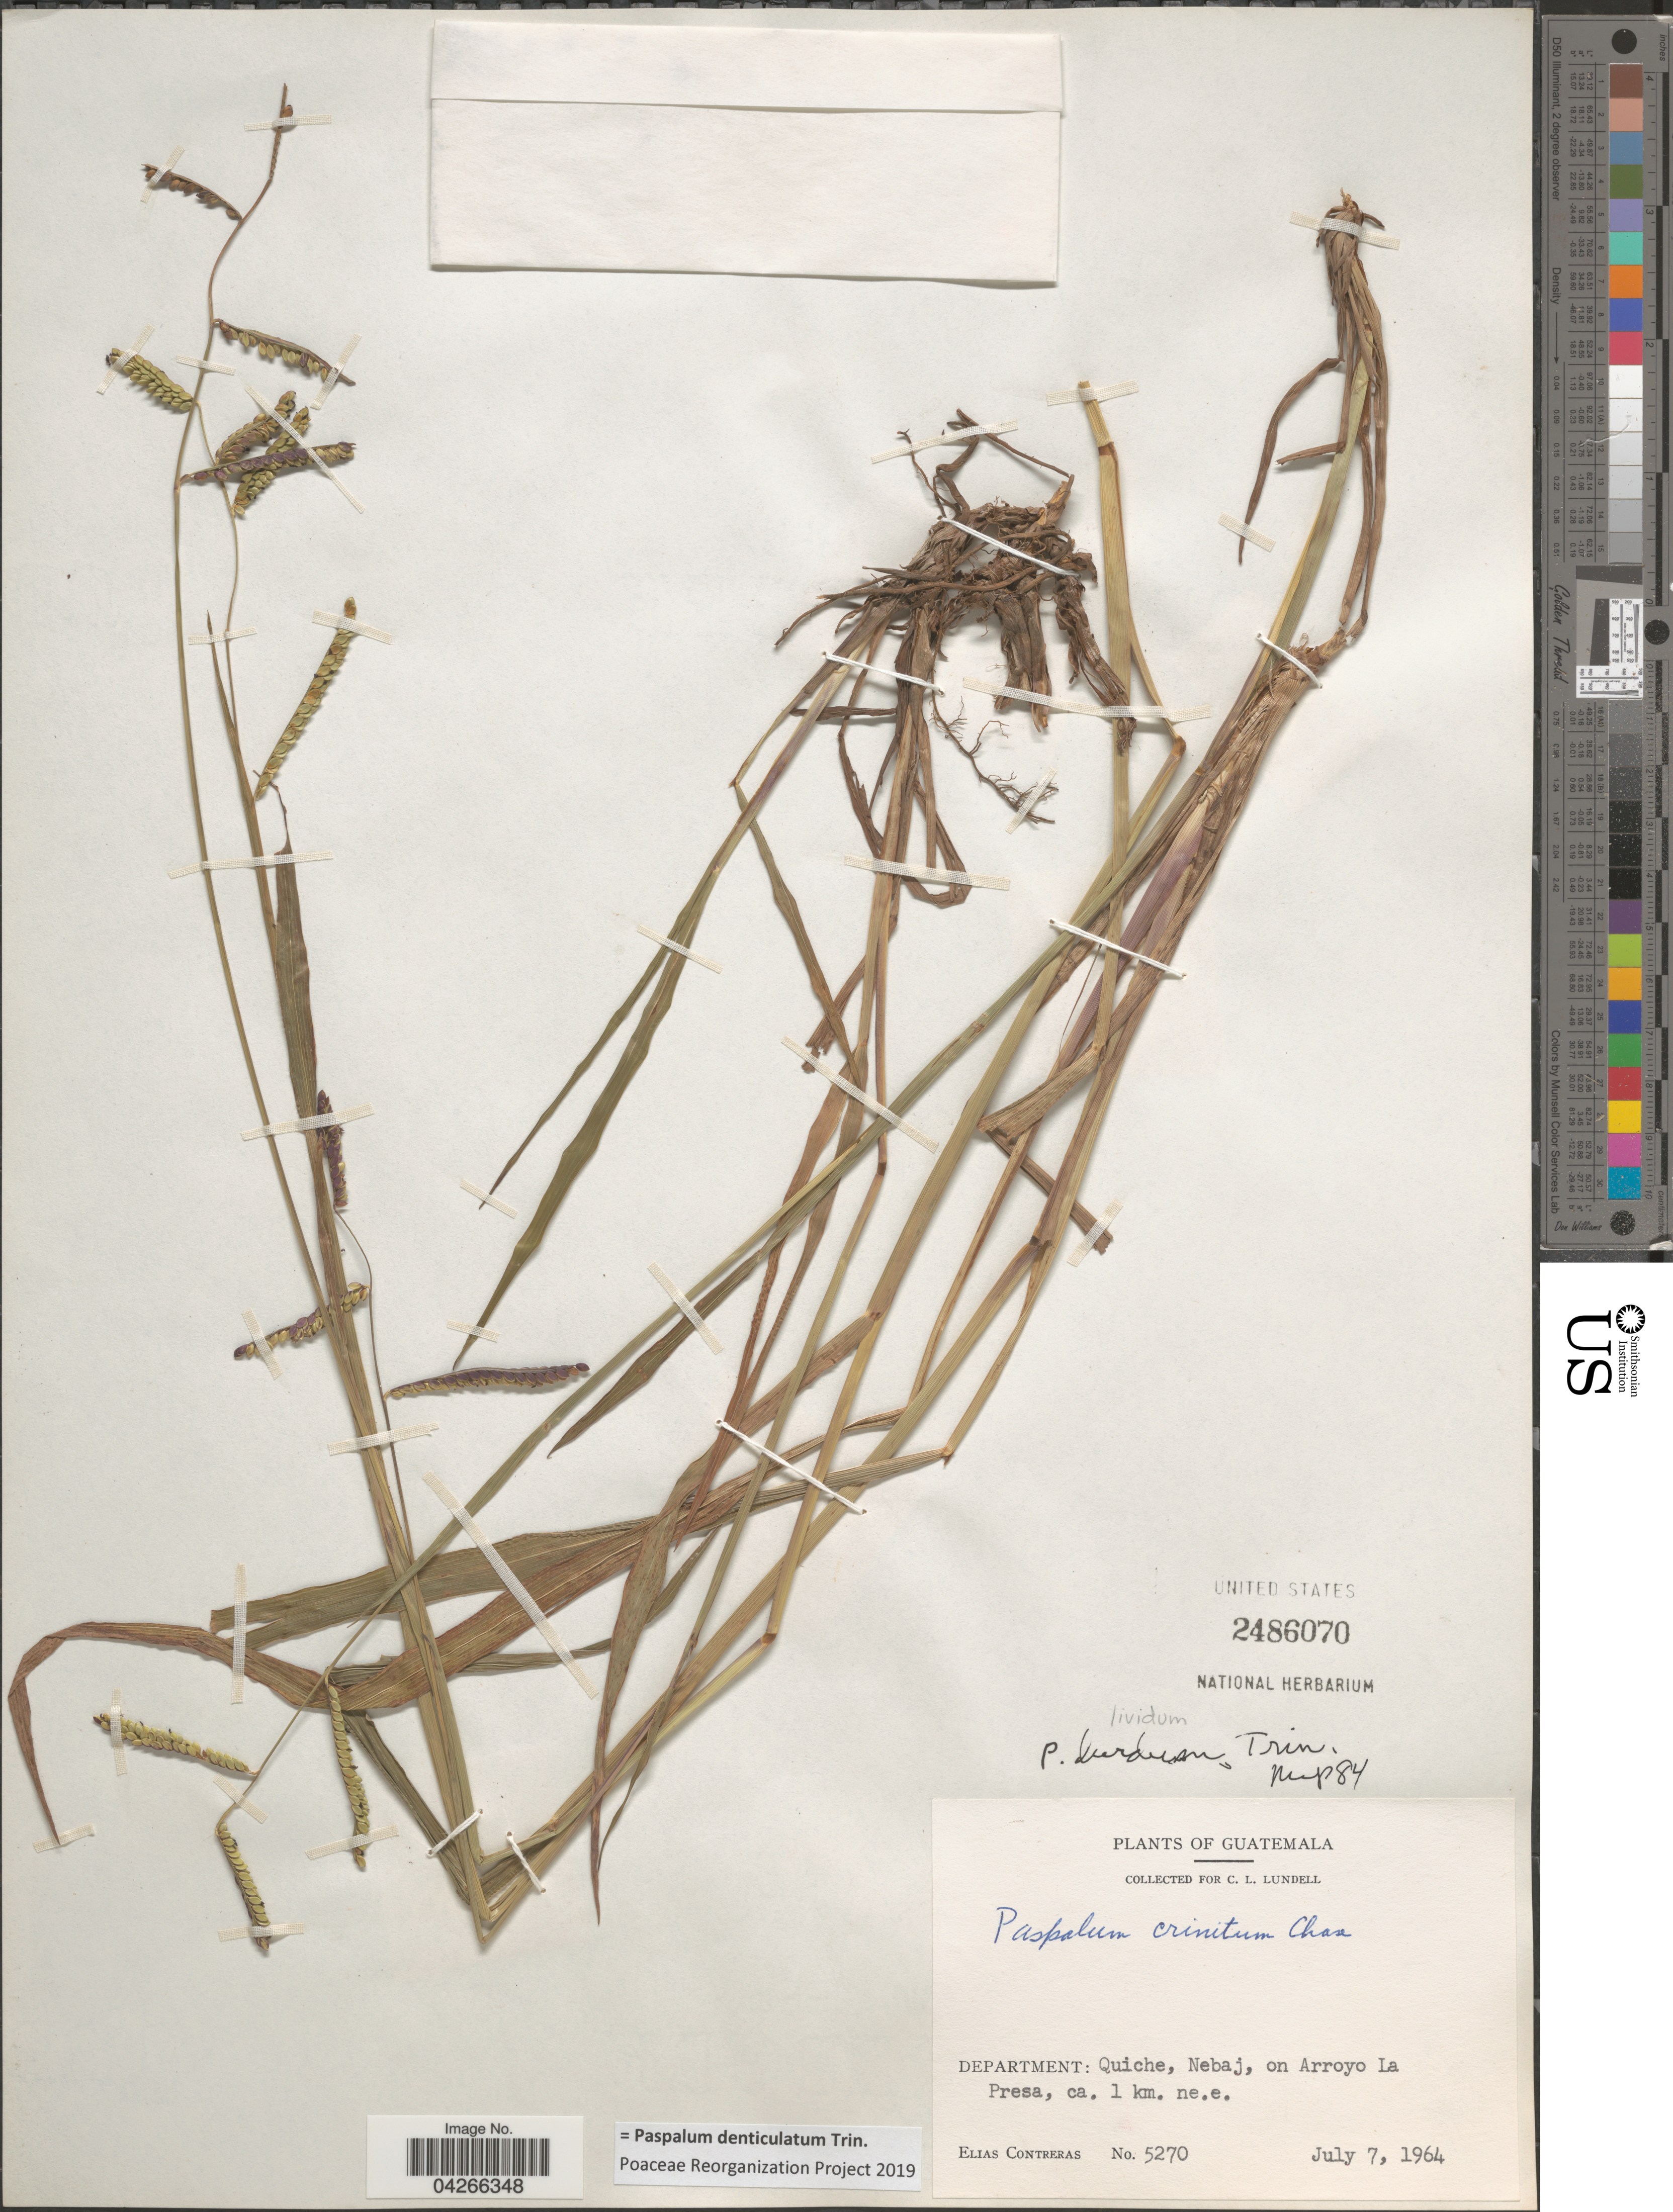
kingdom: Plantae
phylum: Tracheophyta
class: Liliopsida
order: Poales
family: Poaceae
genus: Paspalum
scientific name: Paspalum denticulatum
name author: Trin.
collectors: E. Contreras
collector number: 5270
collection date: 1964-07-07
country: Guatemala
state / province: El Quiche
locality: Department: Quiche, Nebaj, on Arroyo La Presa, ca. 1 km. ne.e.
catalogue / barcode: US 2486070